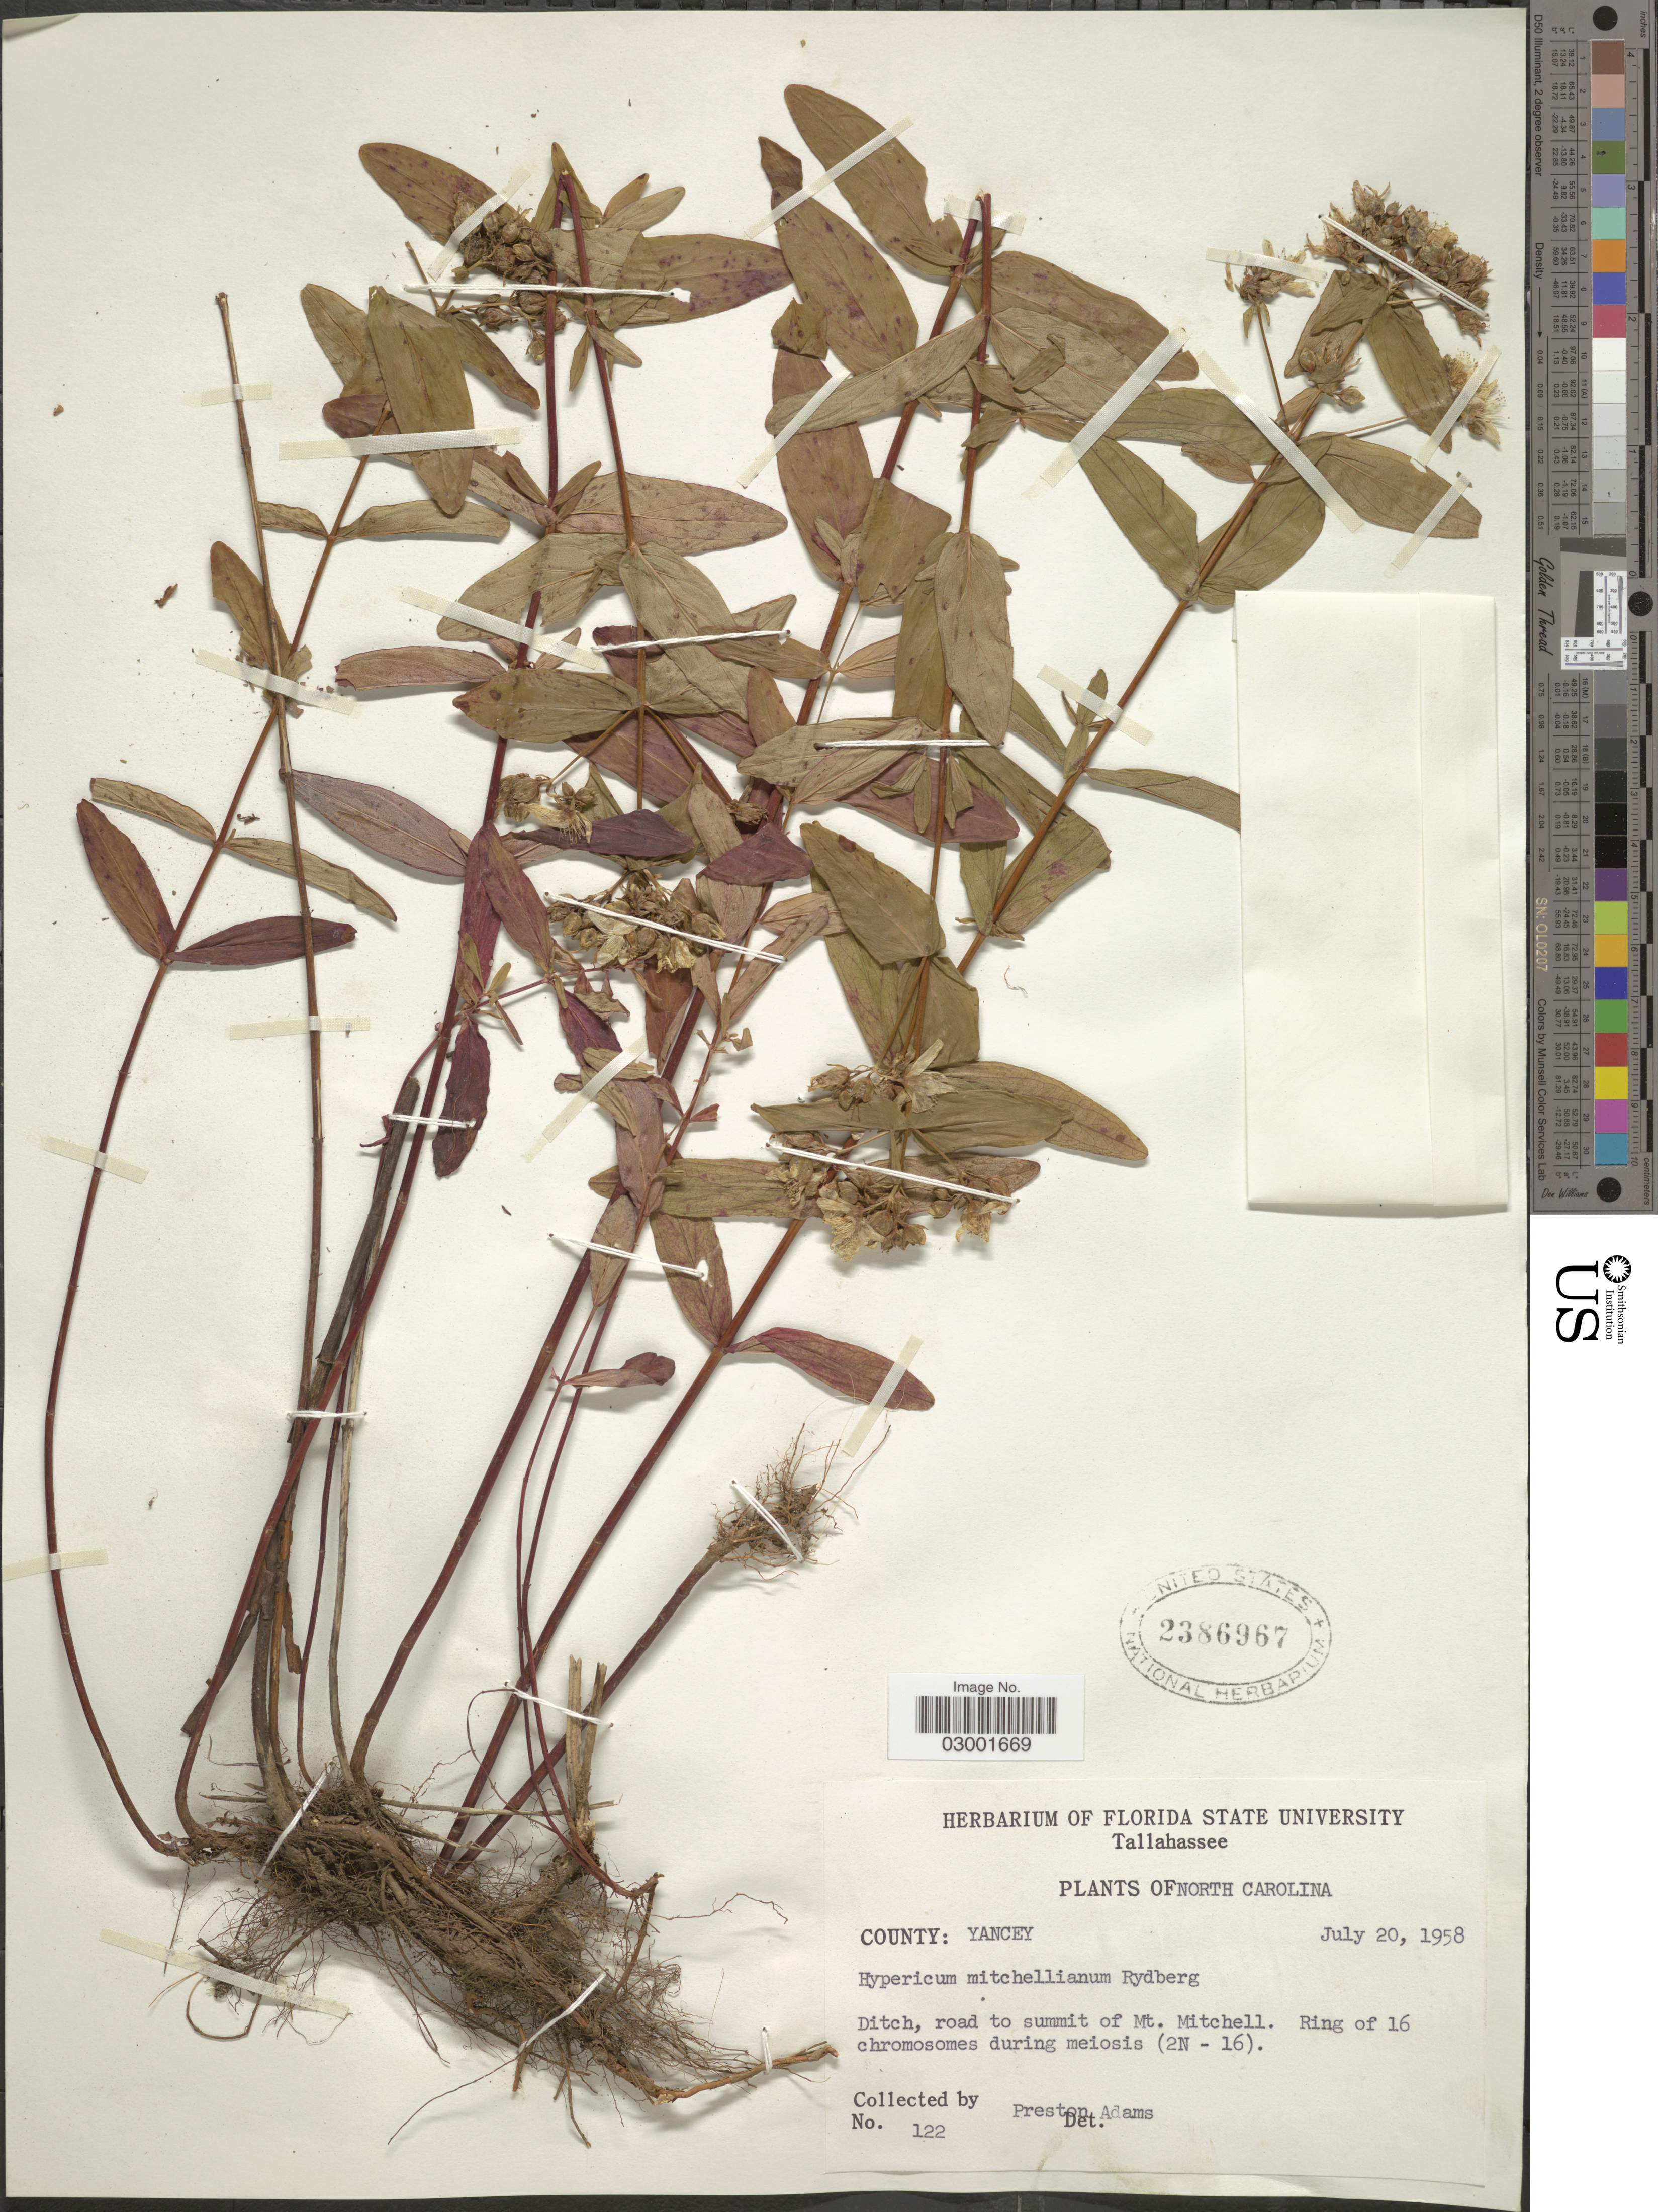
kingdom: Plantae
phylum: Tracheophyta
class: Magnoliopsida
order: Malpighiales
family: Hypericaceae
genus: Hypericum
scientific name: Hypericum x mitchellianum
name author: Rydb.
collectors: P. Adams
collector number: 122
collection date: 1958-07-20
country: United States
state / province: North Carolina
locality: County: Yancey. Ditch, road to summit of Mt. Mitchell.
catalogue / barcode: US 2386967